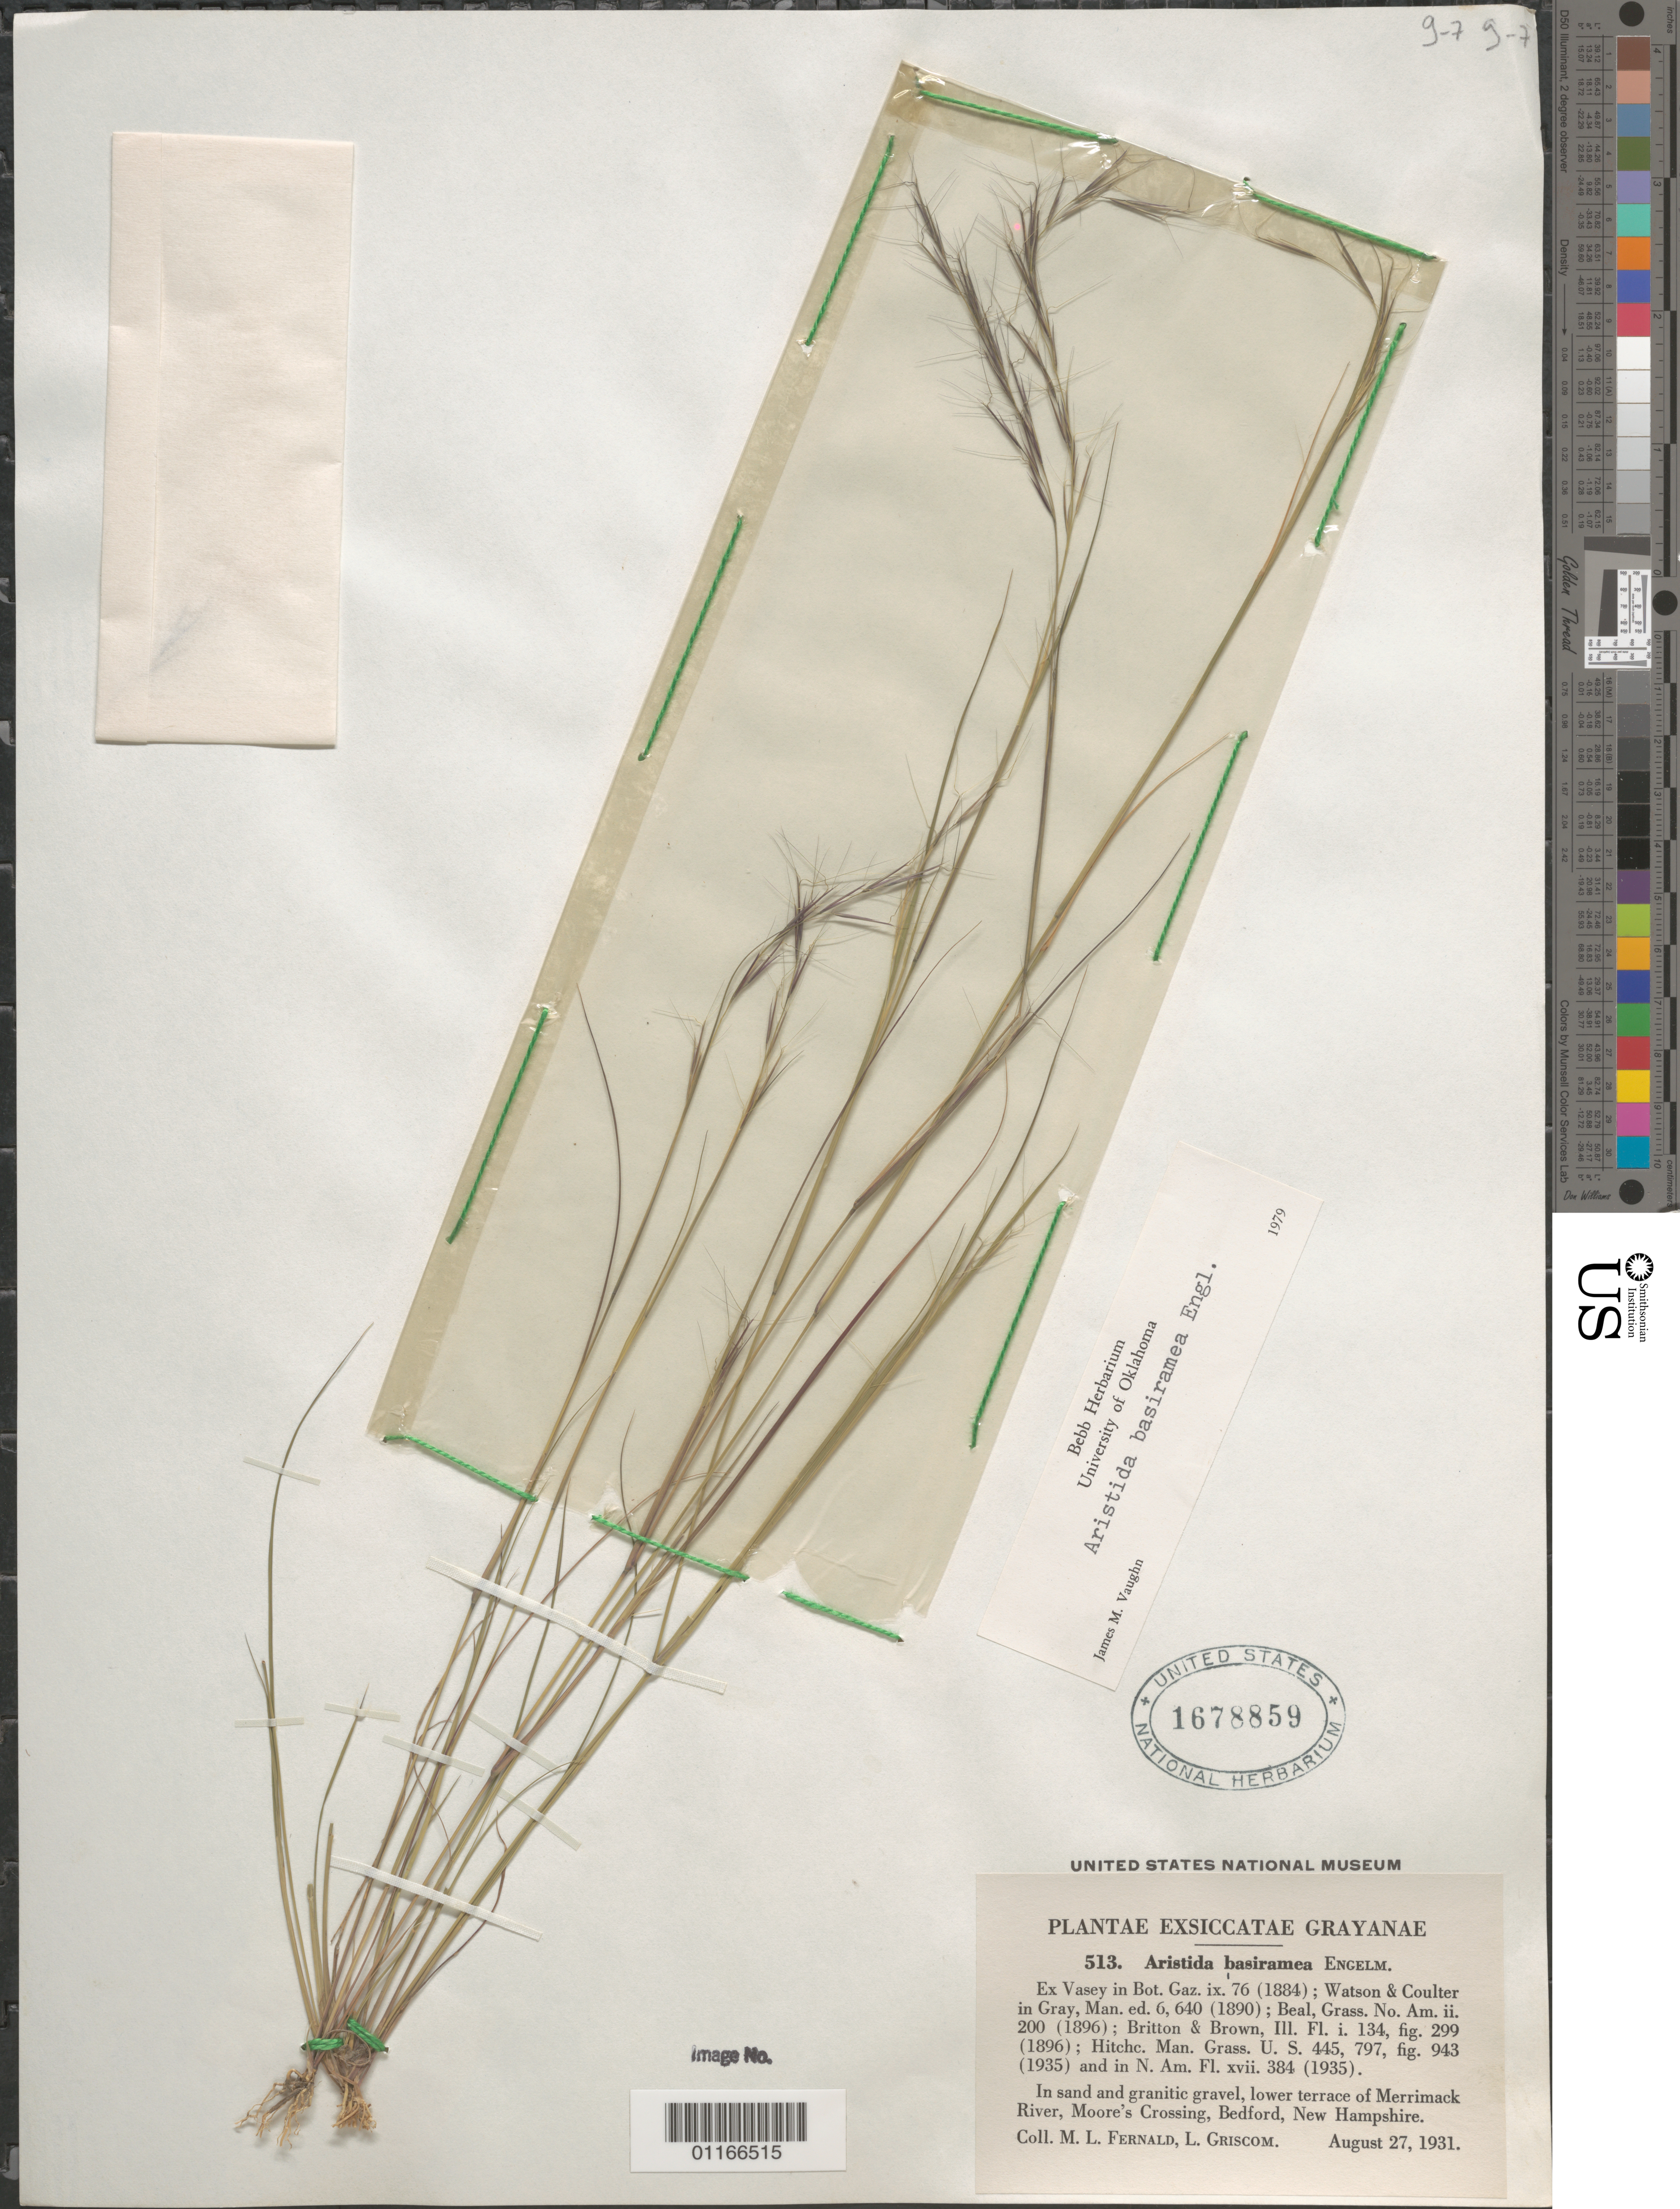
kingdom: Plantae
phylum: Tracheophyta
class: Liliopsida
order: Poales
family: Poaceae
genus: Aristida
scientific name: Aristida basiramea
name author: Engelm. ex Vasey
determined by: Vaughn, J. M.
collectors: M. L. Fernald & L. Griscom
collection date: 1931-08-27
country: United States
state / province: New Hampshire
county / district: Hillsborough ?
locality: In sand and granitic gravel. lower terrace of Merrimack River, Moore's Crossing, Bedford, New Hampshire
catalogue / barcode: US 1678859